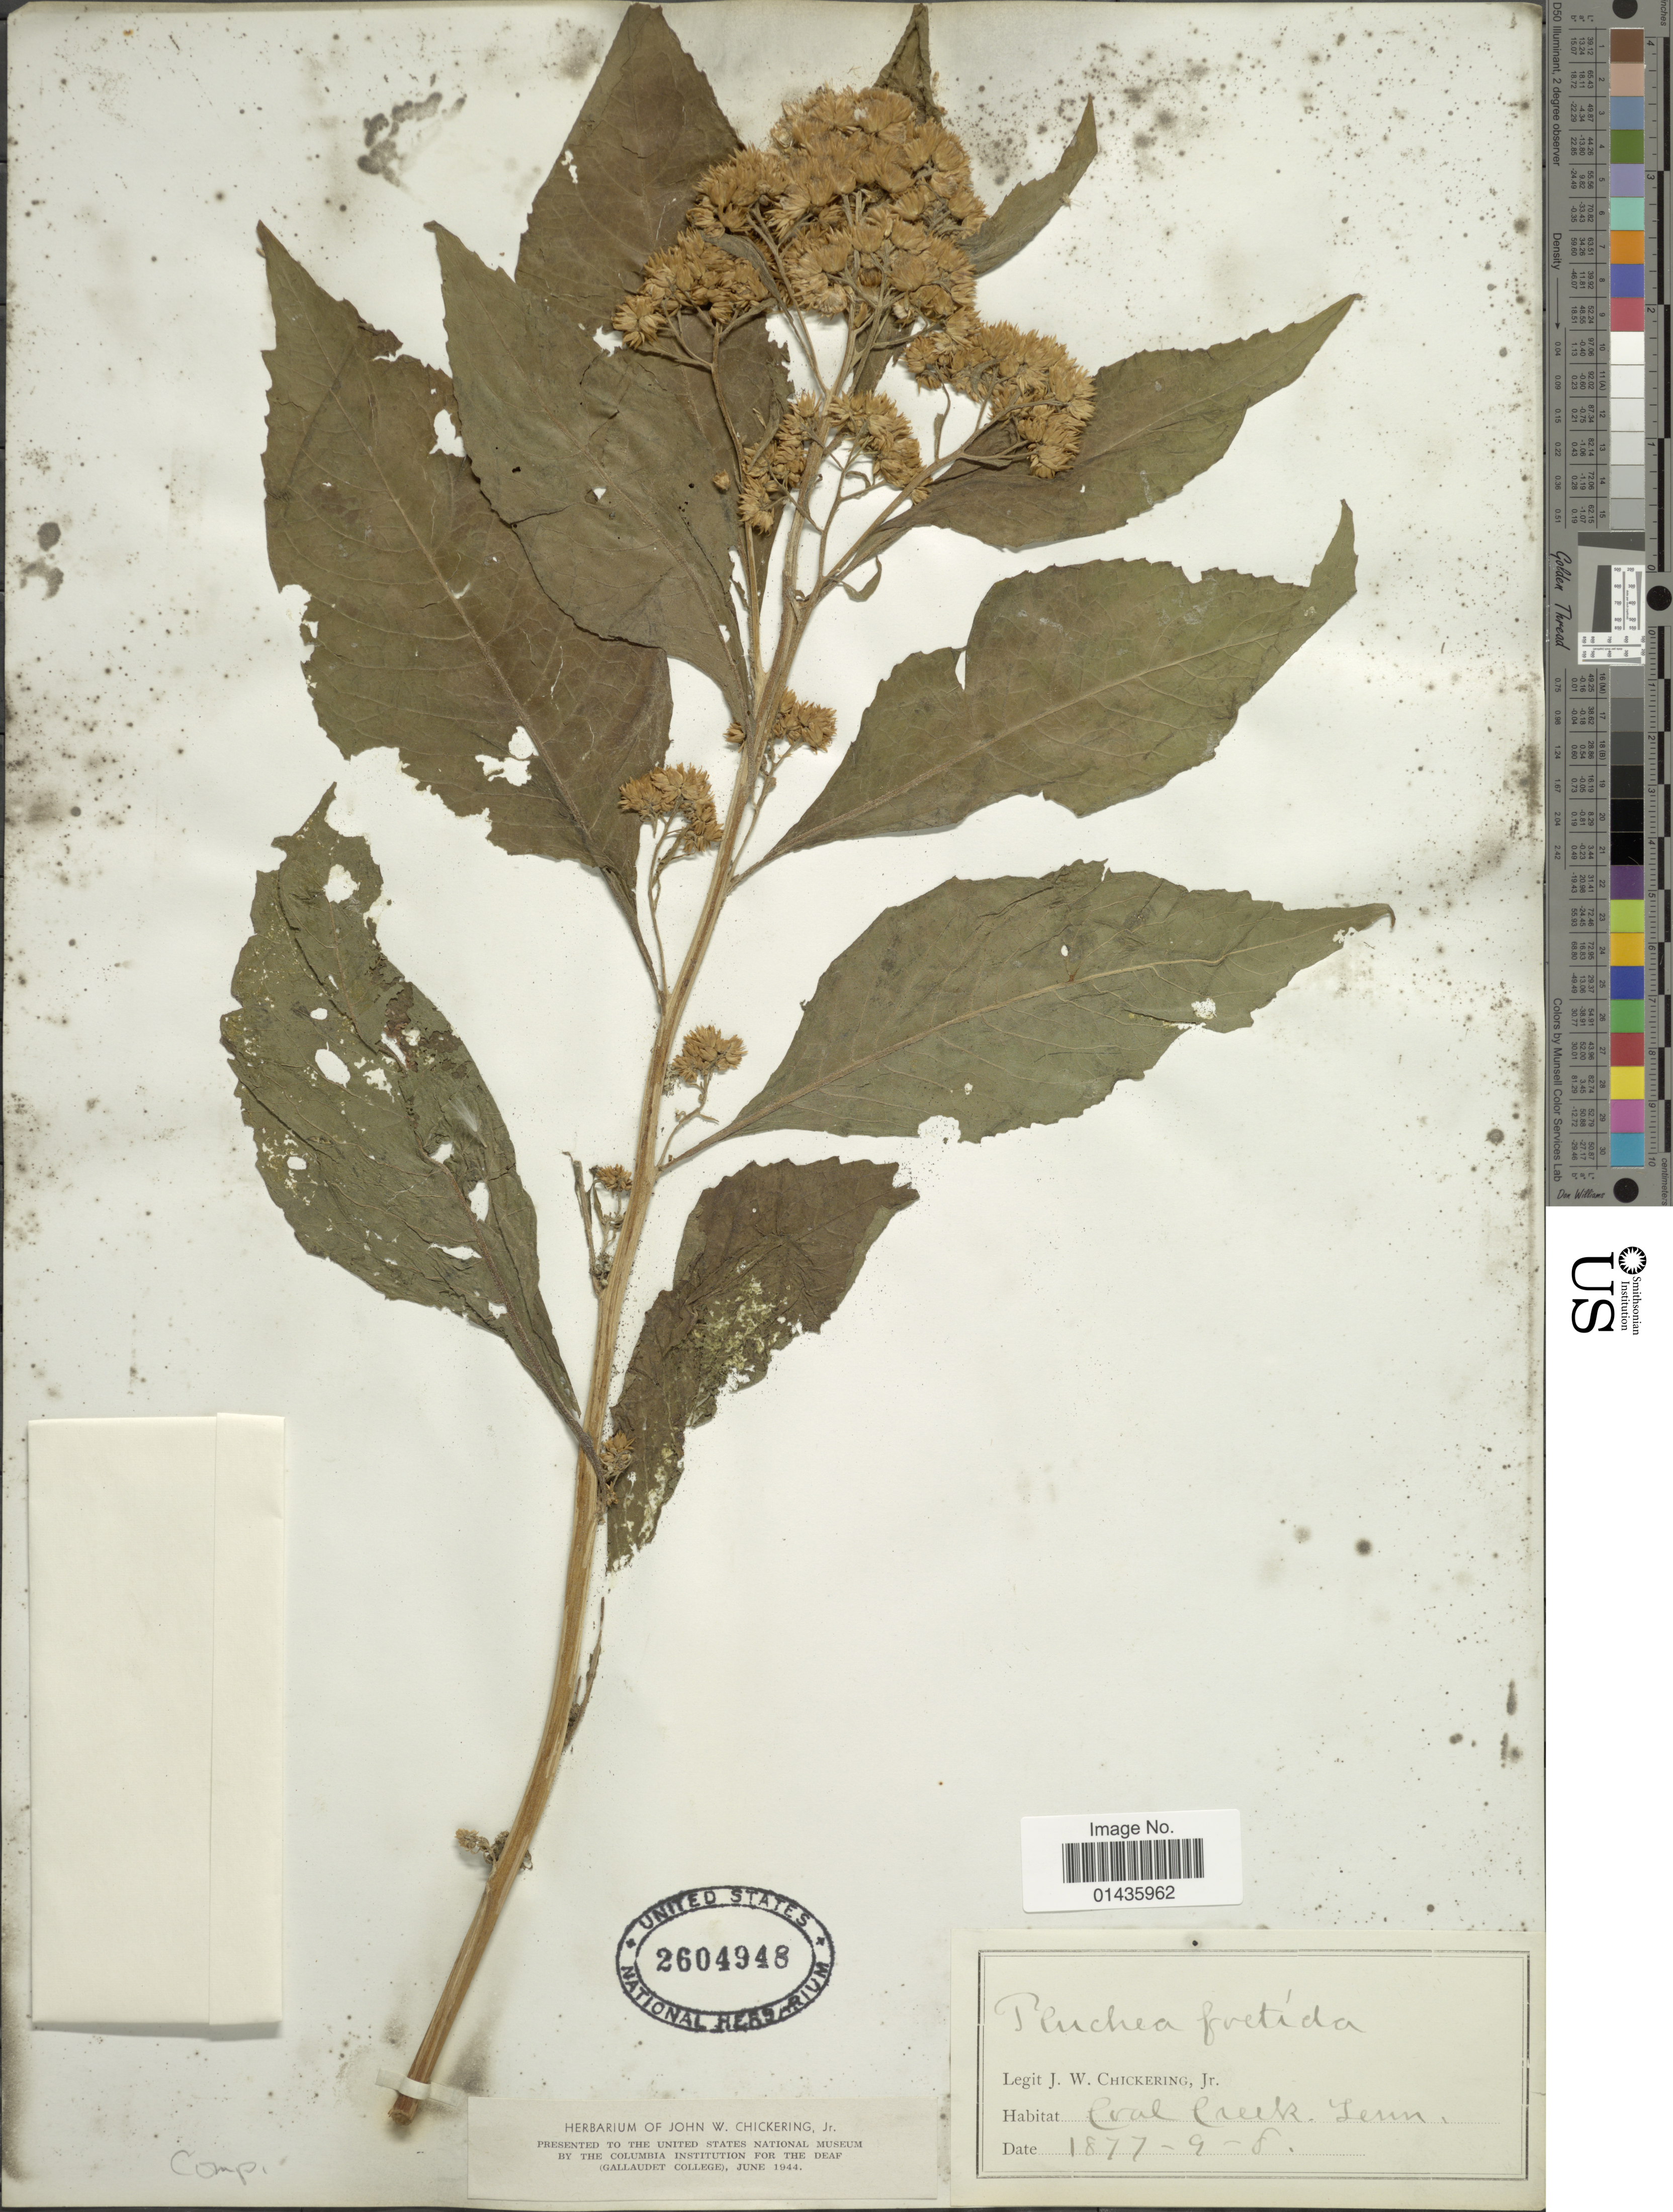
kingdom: Plantae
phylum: Tracheophyta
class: Magnoliopsida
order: Asterales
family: Asteraceae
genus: Pluchea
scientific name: Pluchea camphorata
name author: (L.) DC.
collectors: J. W. Chickering Jr.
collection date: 1877-08-09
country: United States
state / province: Tennessee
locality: Coal Creek, Tenn.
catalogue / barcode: US 2604948